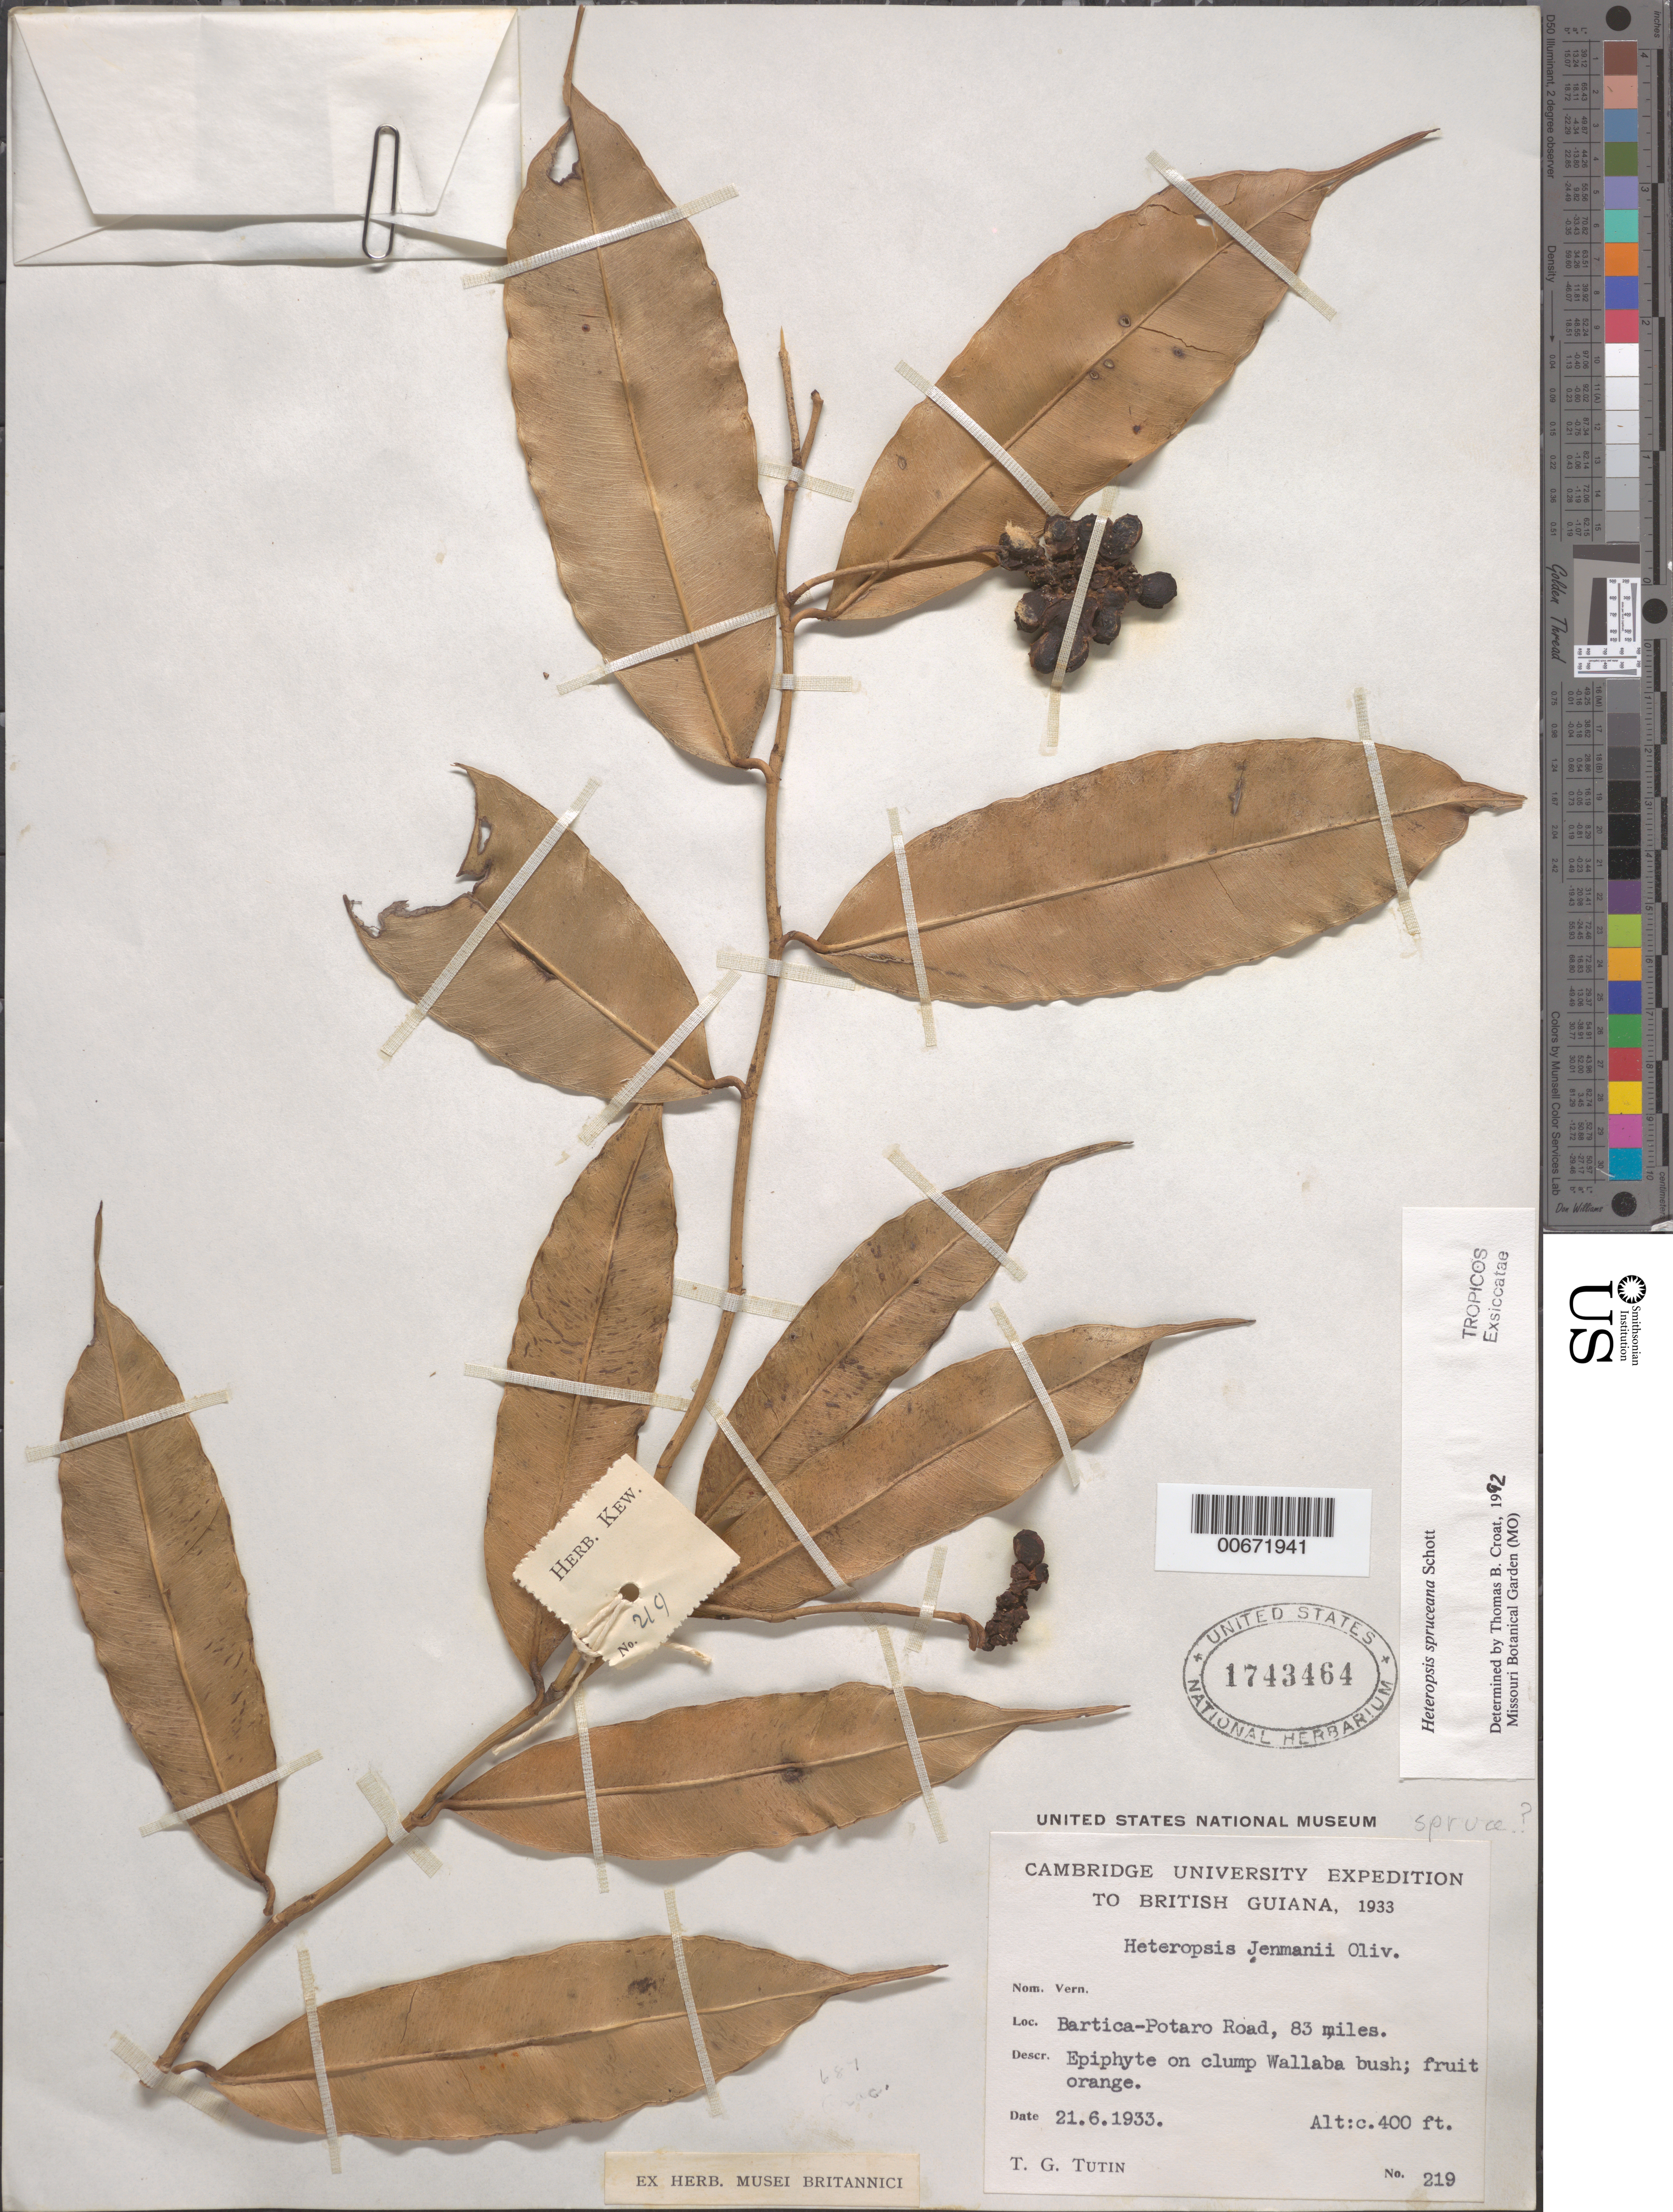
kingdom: Plantae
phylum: Tracheophyta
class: Liliopsida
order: Alismatales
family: Araceae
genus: Heteropsis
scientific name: Heteropsis spruceana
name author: Schott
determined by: Croat, Thomas B., Missouri Botanical Garden (MO)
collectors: T. G. Tutin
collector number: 219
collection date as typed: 21-Jun-33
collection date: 1933-06-21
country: Guyana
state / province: Potaro-Siparuni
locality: Bartica-Potaro road, mile 83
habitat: Epiphyte on clump Wallaba bush;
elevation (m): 122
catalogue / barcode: US 1743464